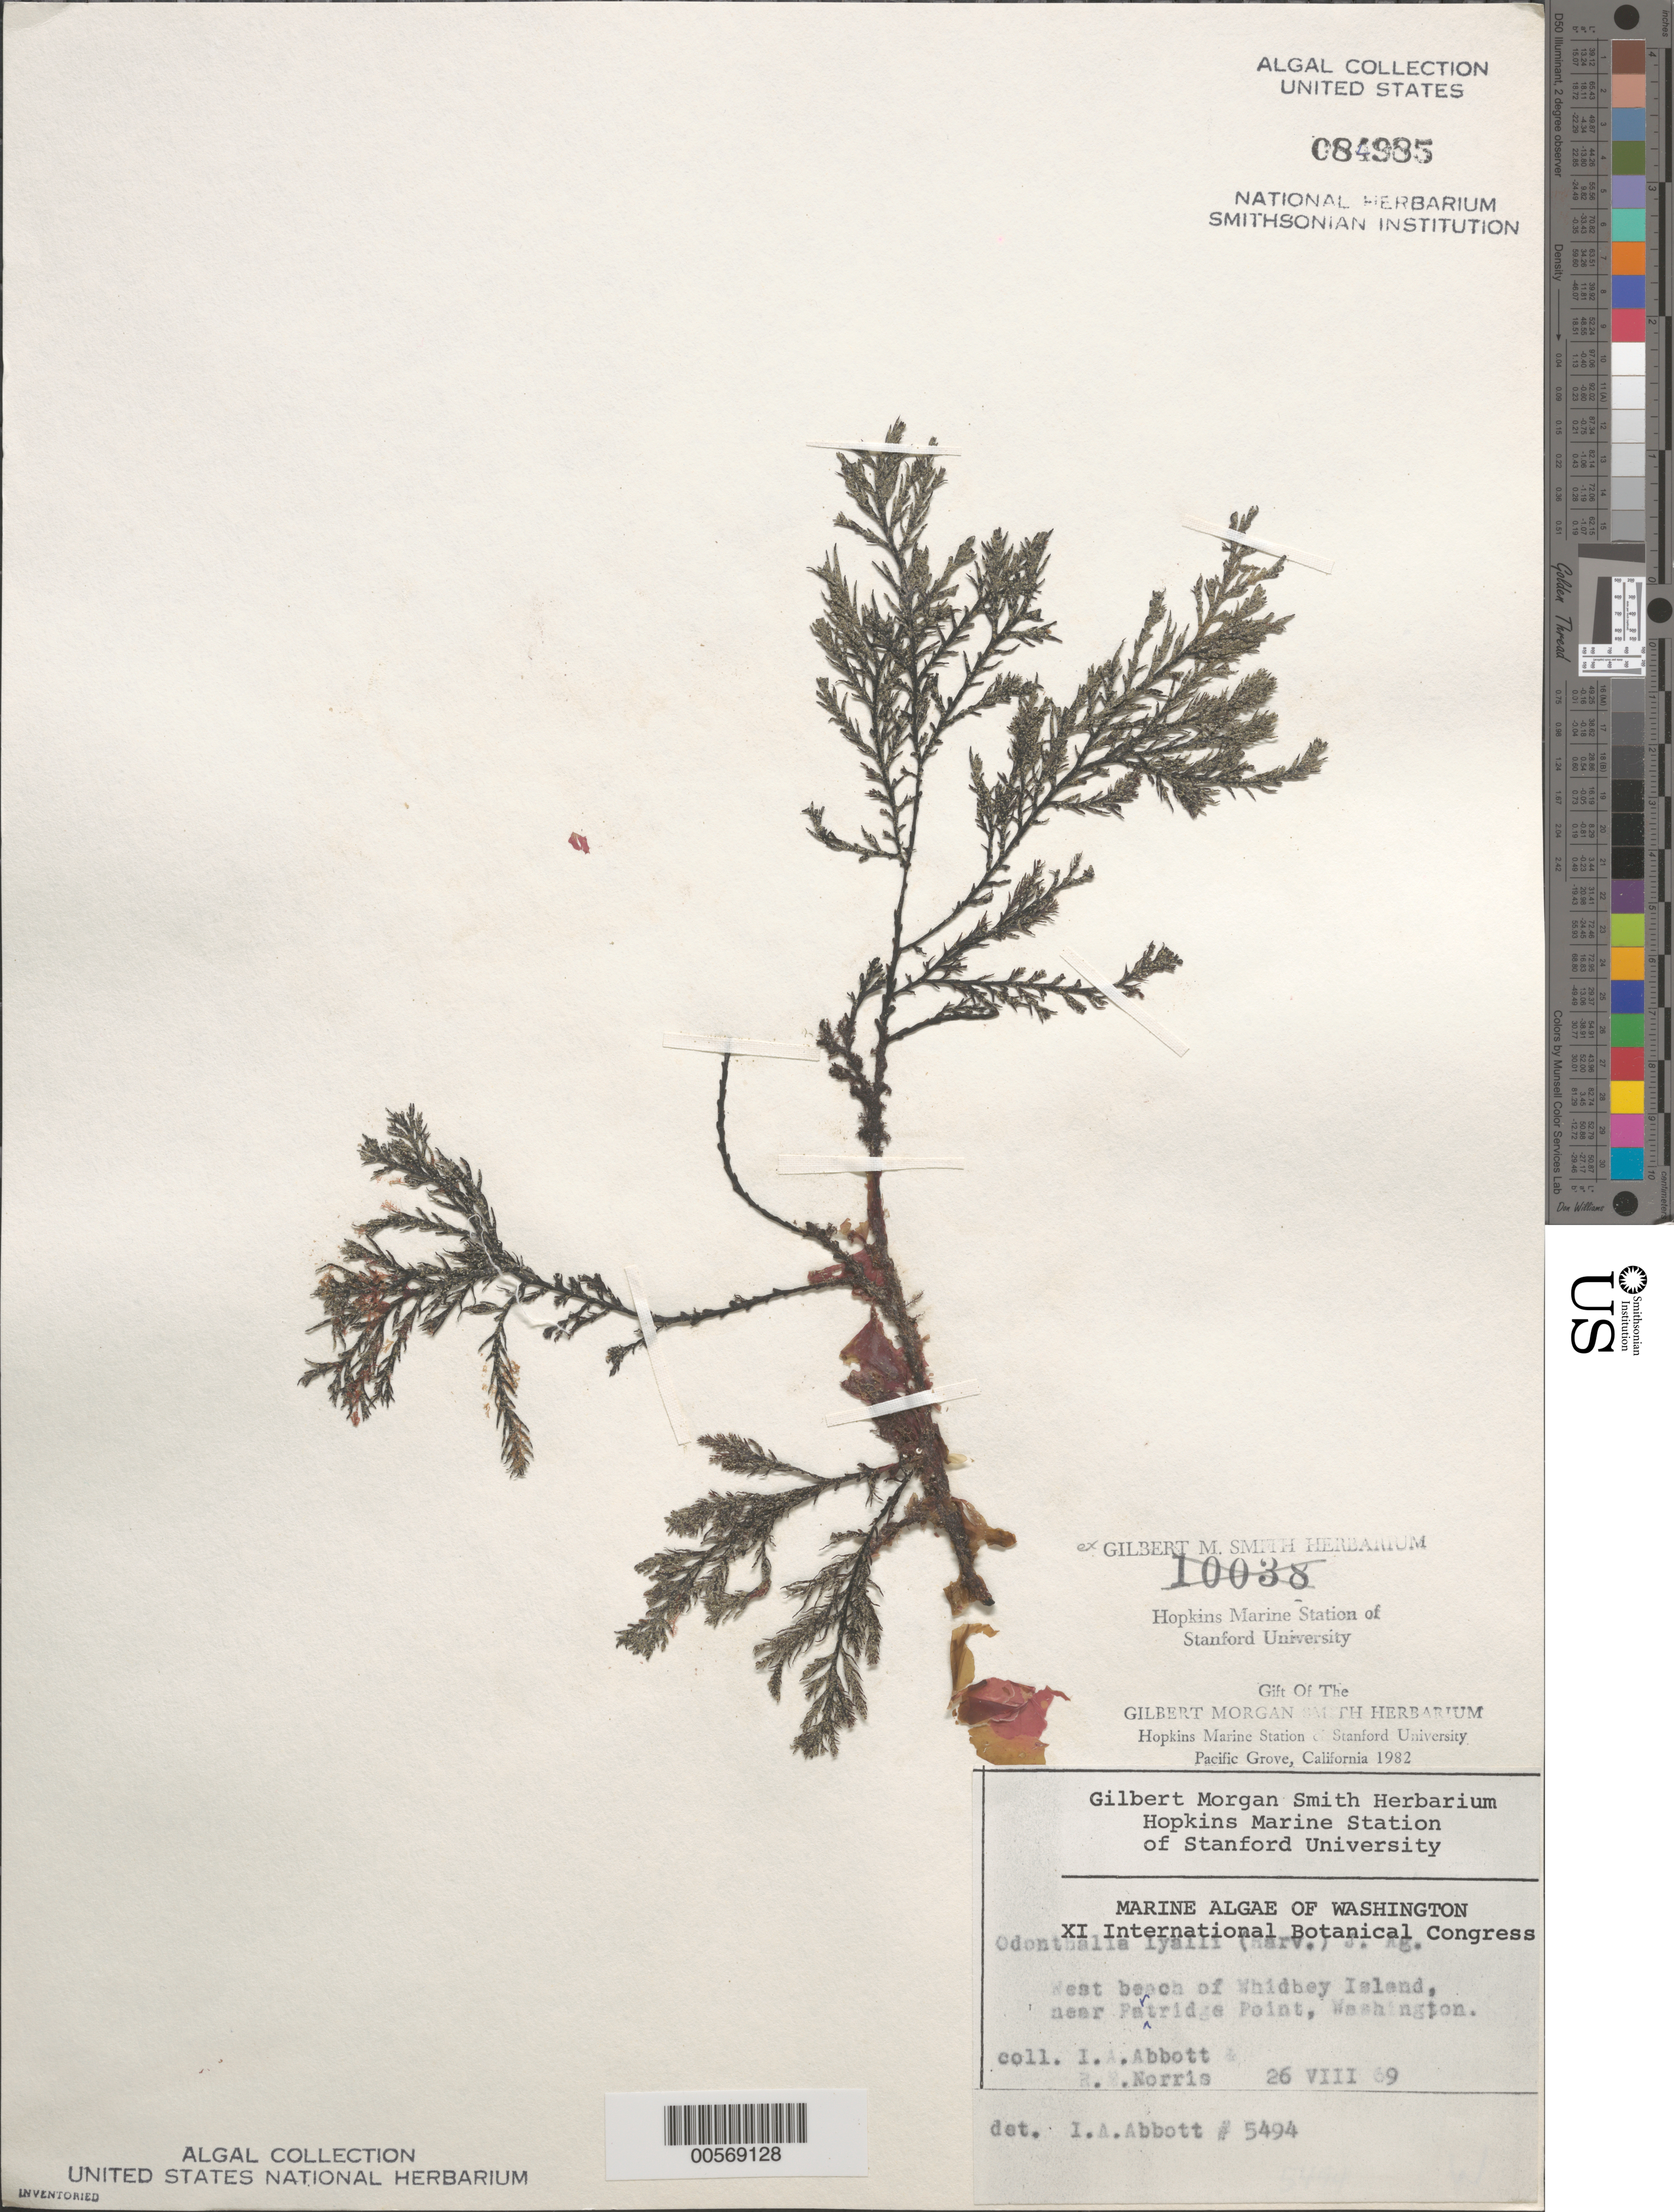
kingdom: Plantae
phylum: Rhodophyta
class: Florideophyceae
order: Ceramiales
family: Rhodomelaceae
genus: Odonthalia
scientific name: Odonthalia lyallii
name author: (Harv.) J. Agardh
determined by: Abbott, Isabella A.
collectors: I. A. Abbott & R. E. Norris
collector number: IAA 5494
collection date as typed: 26 Aug 1969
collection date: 1969-08-26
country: United States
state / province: Washington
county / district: Island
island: Whidbey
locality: West Beach near Partridge Point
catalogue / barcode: US 84985